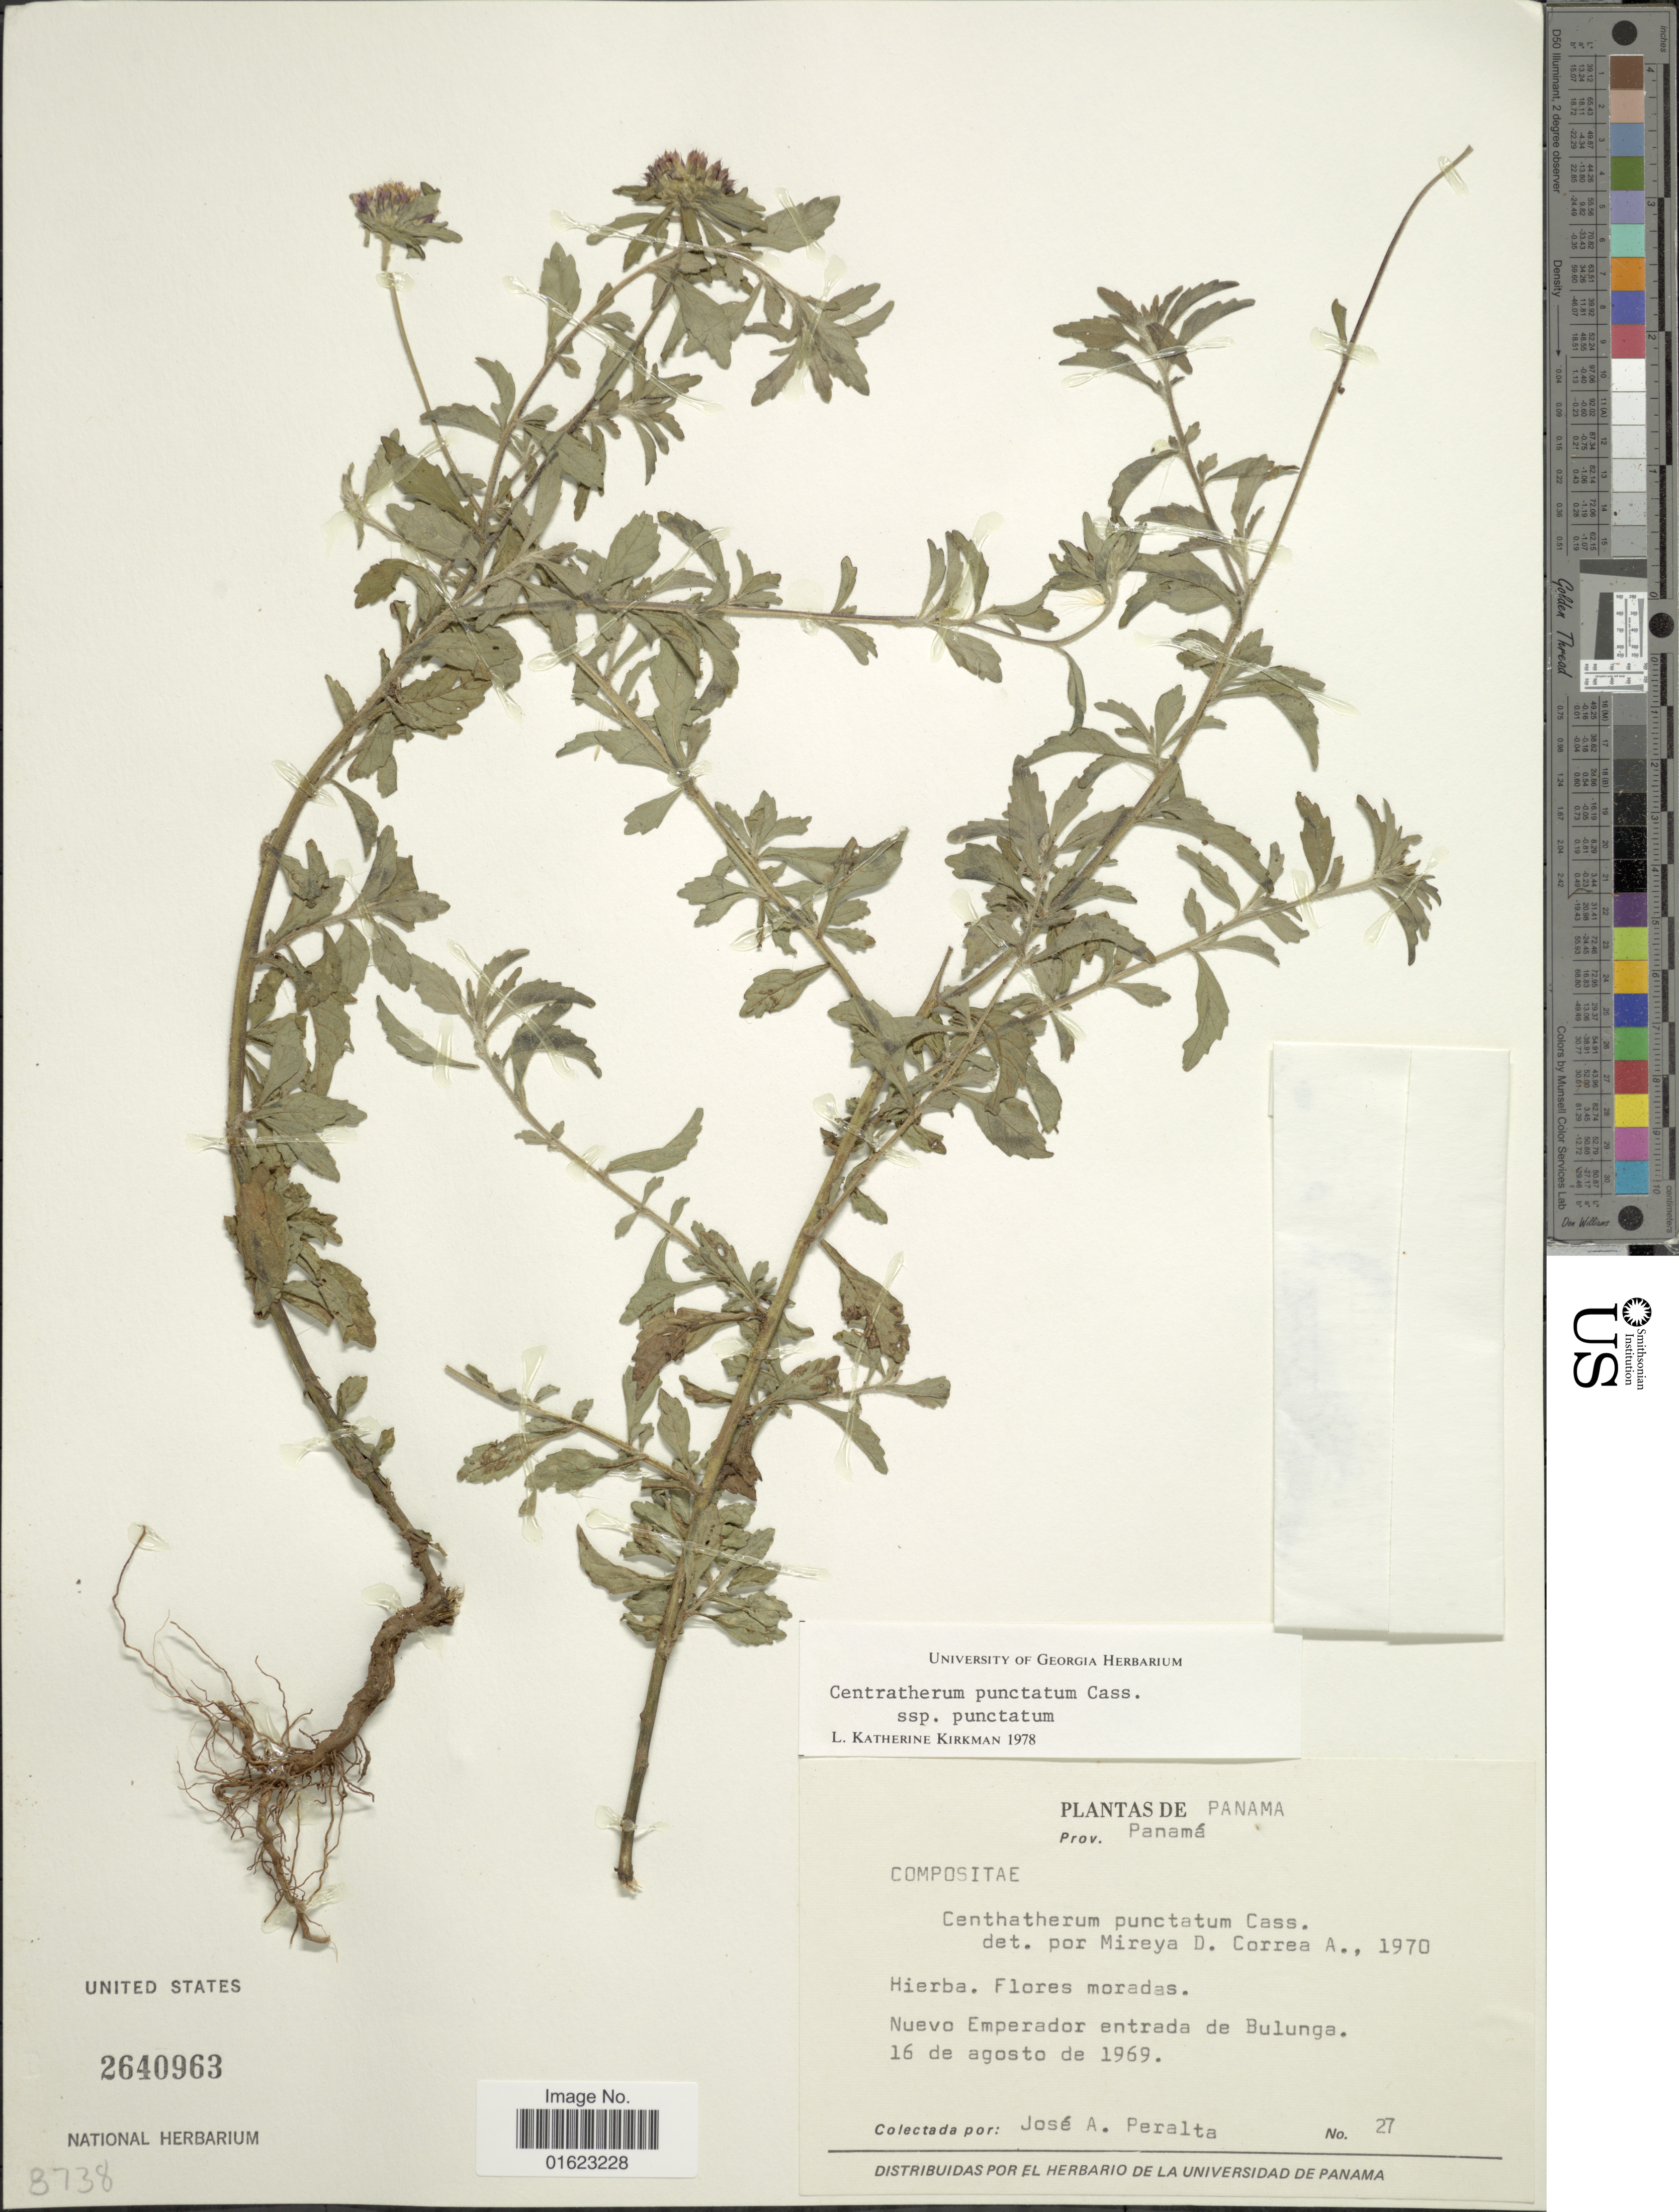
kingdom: Plantae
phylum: Tracheophyta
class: Magnoliopsida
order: Asterales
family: Asteraceae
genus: Centratherum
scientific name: Centratherum punctatum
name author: Cass.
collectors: J. Peralta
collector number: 27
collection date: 1969-08-16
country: Panama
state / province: Panamá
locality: Prov. Panama. Nuevo Emperador entrada de Bulunga.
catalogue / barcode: US 2640963